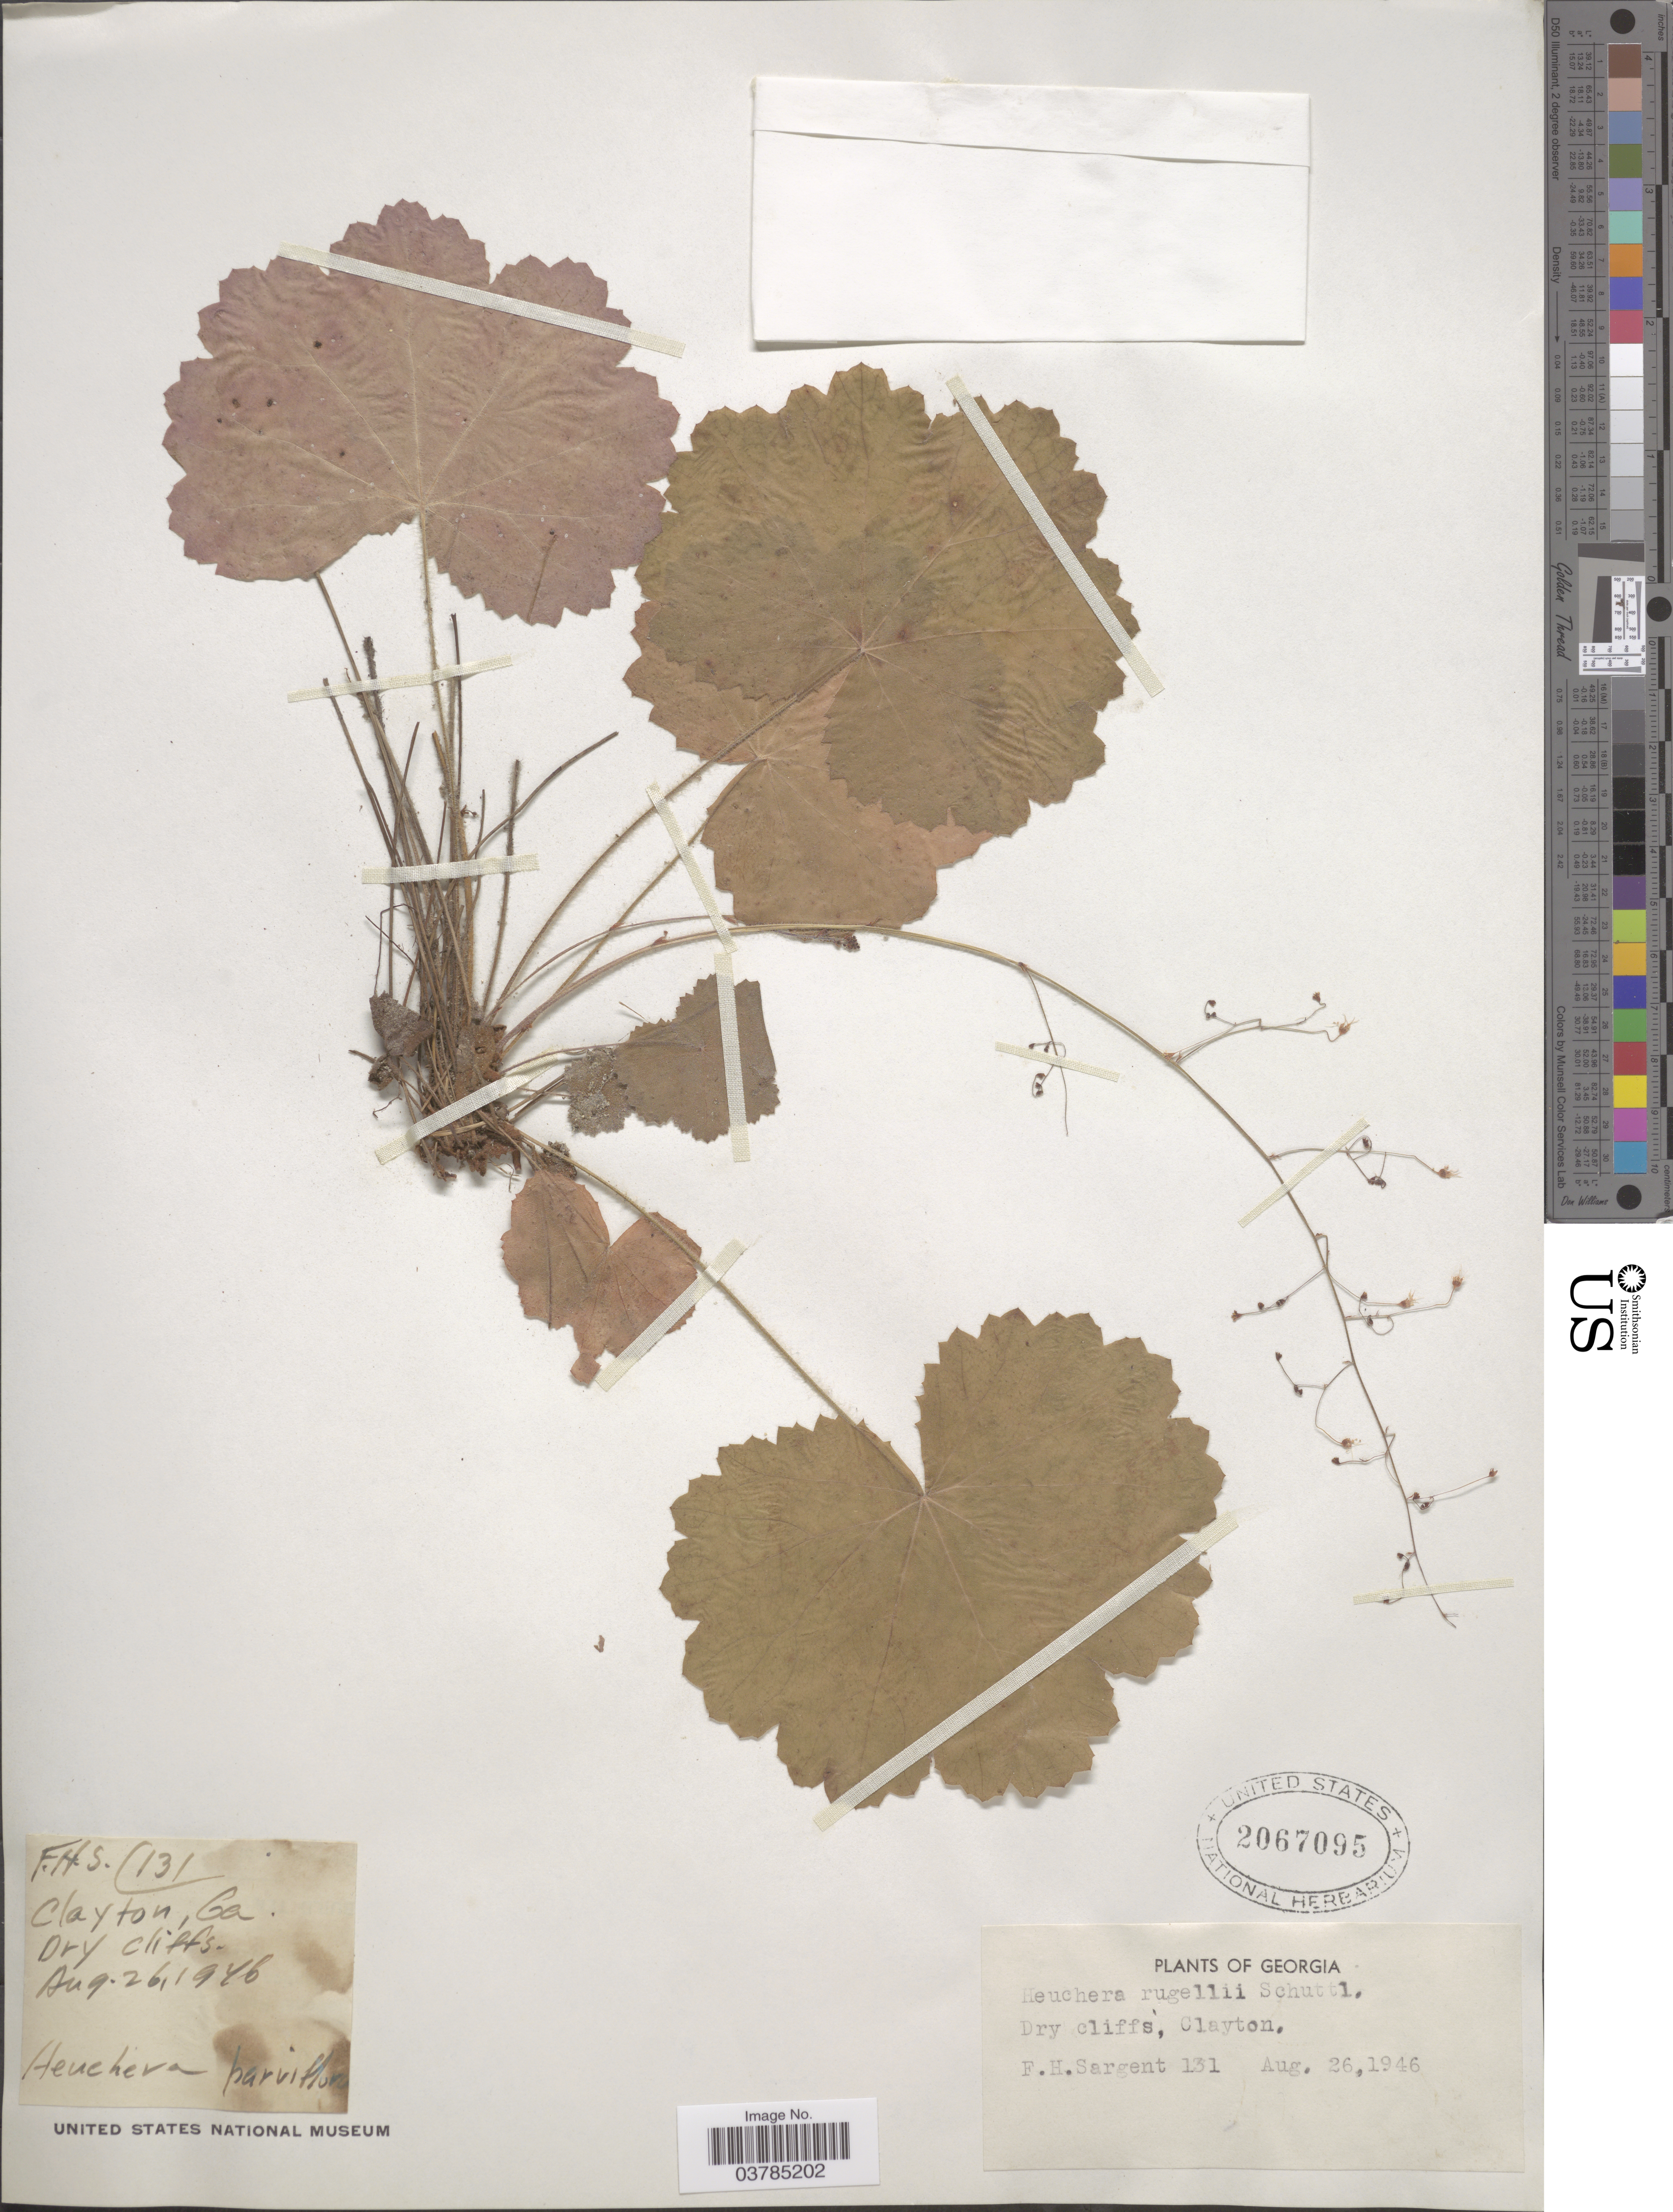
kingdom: Plantae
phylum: Tracheophyta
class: Magnoliopsida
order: Saxifragales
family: Saxifragaceae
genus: Heuchera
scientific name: Heuchera rugelii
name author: Shuttlew. ex Kunze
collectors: F. H. Sargent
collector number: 131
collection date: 1946-08-26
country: United States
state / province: Georgia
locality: Clayton.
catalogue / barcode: US 2067095